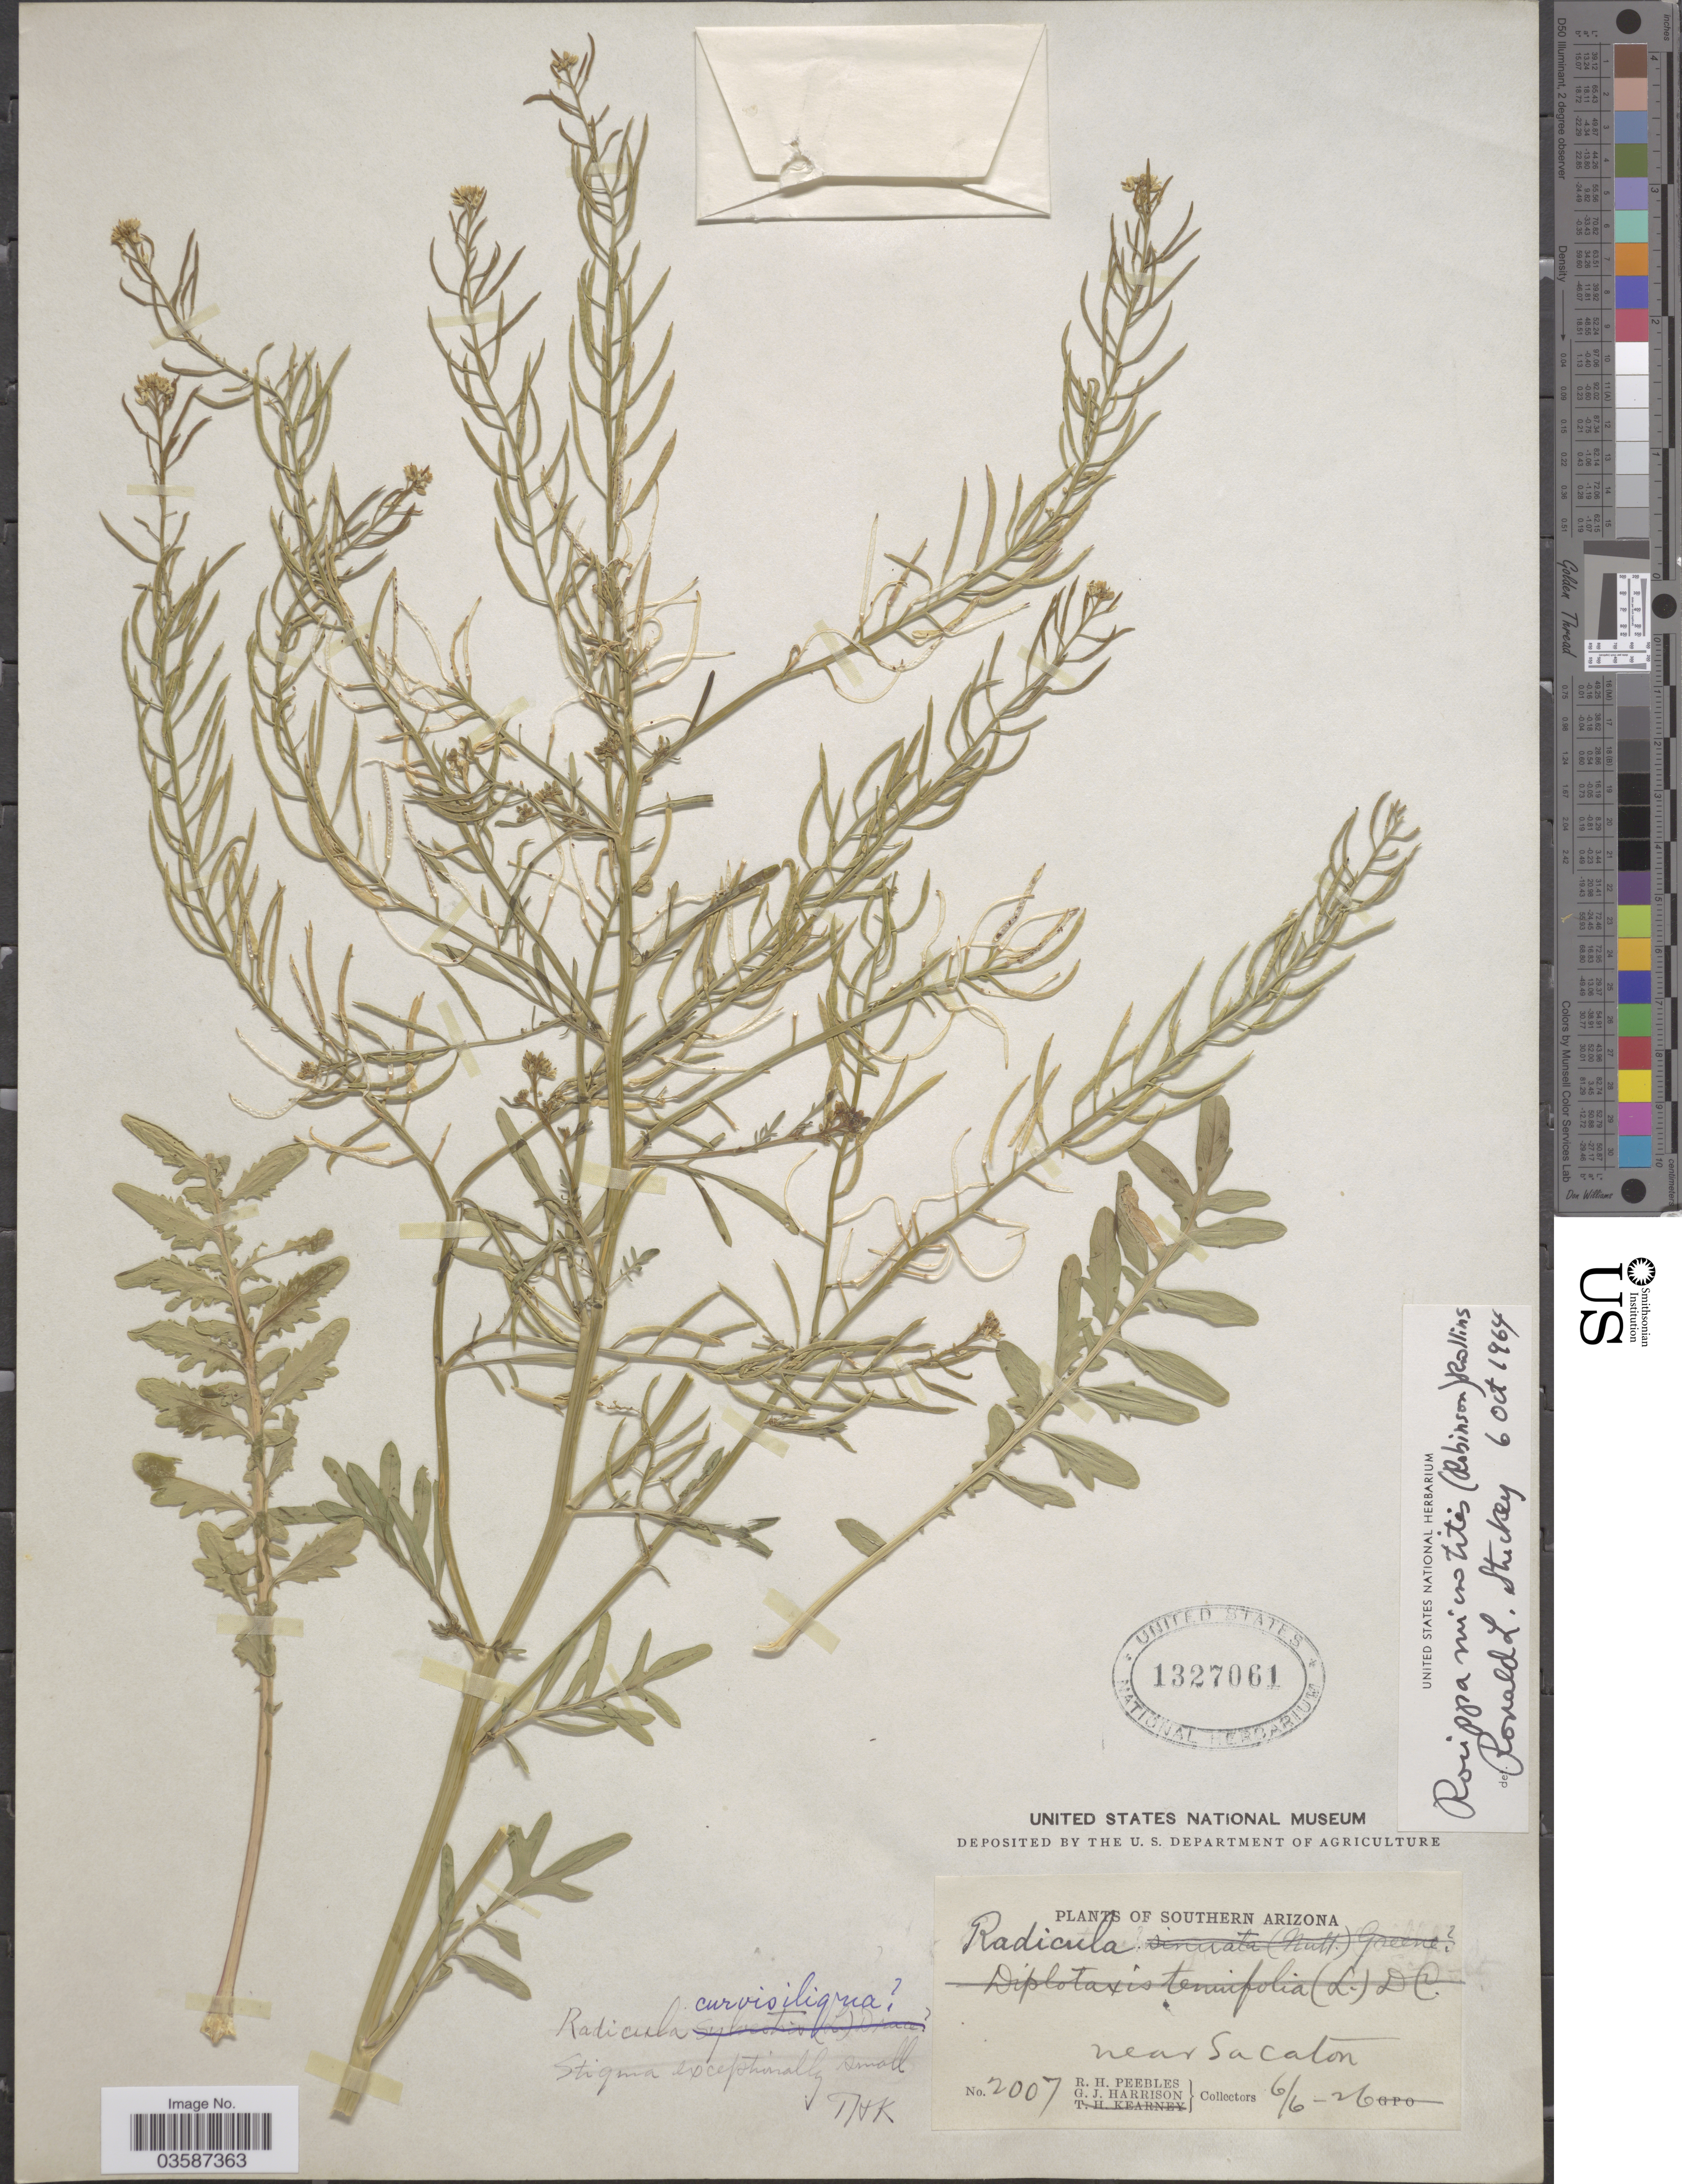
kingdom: Plantae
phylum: Tracheophyta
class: Magnoliopsida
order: Brassicales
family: Brassicaceae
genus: Rorippa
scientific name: Rorippa microtitis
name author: (B.L. Rob.) Rollins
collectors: R. H. Peebles & G. J. Harrison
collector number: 2007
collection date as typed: Transcribed d/m/y: 6/6/26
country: United States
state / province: Arizona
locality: Southern Arizona. Near Sacaton.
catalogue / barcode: US 1327061